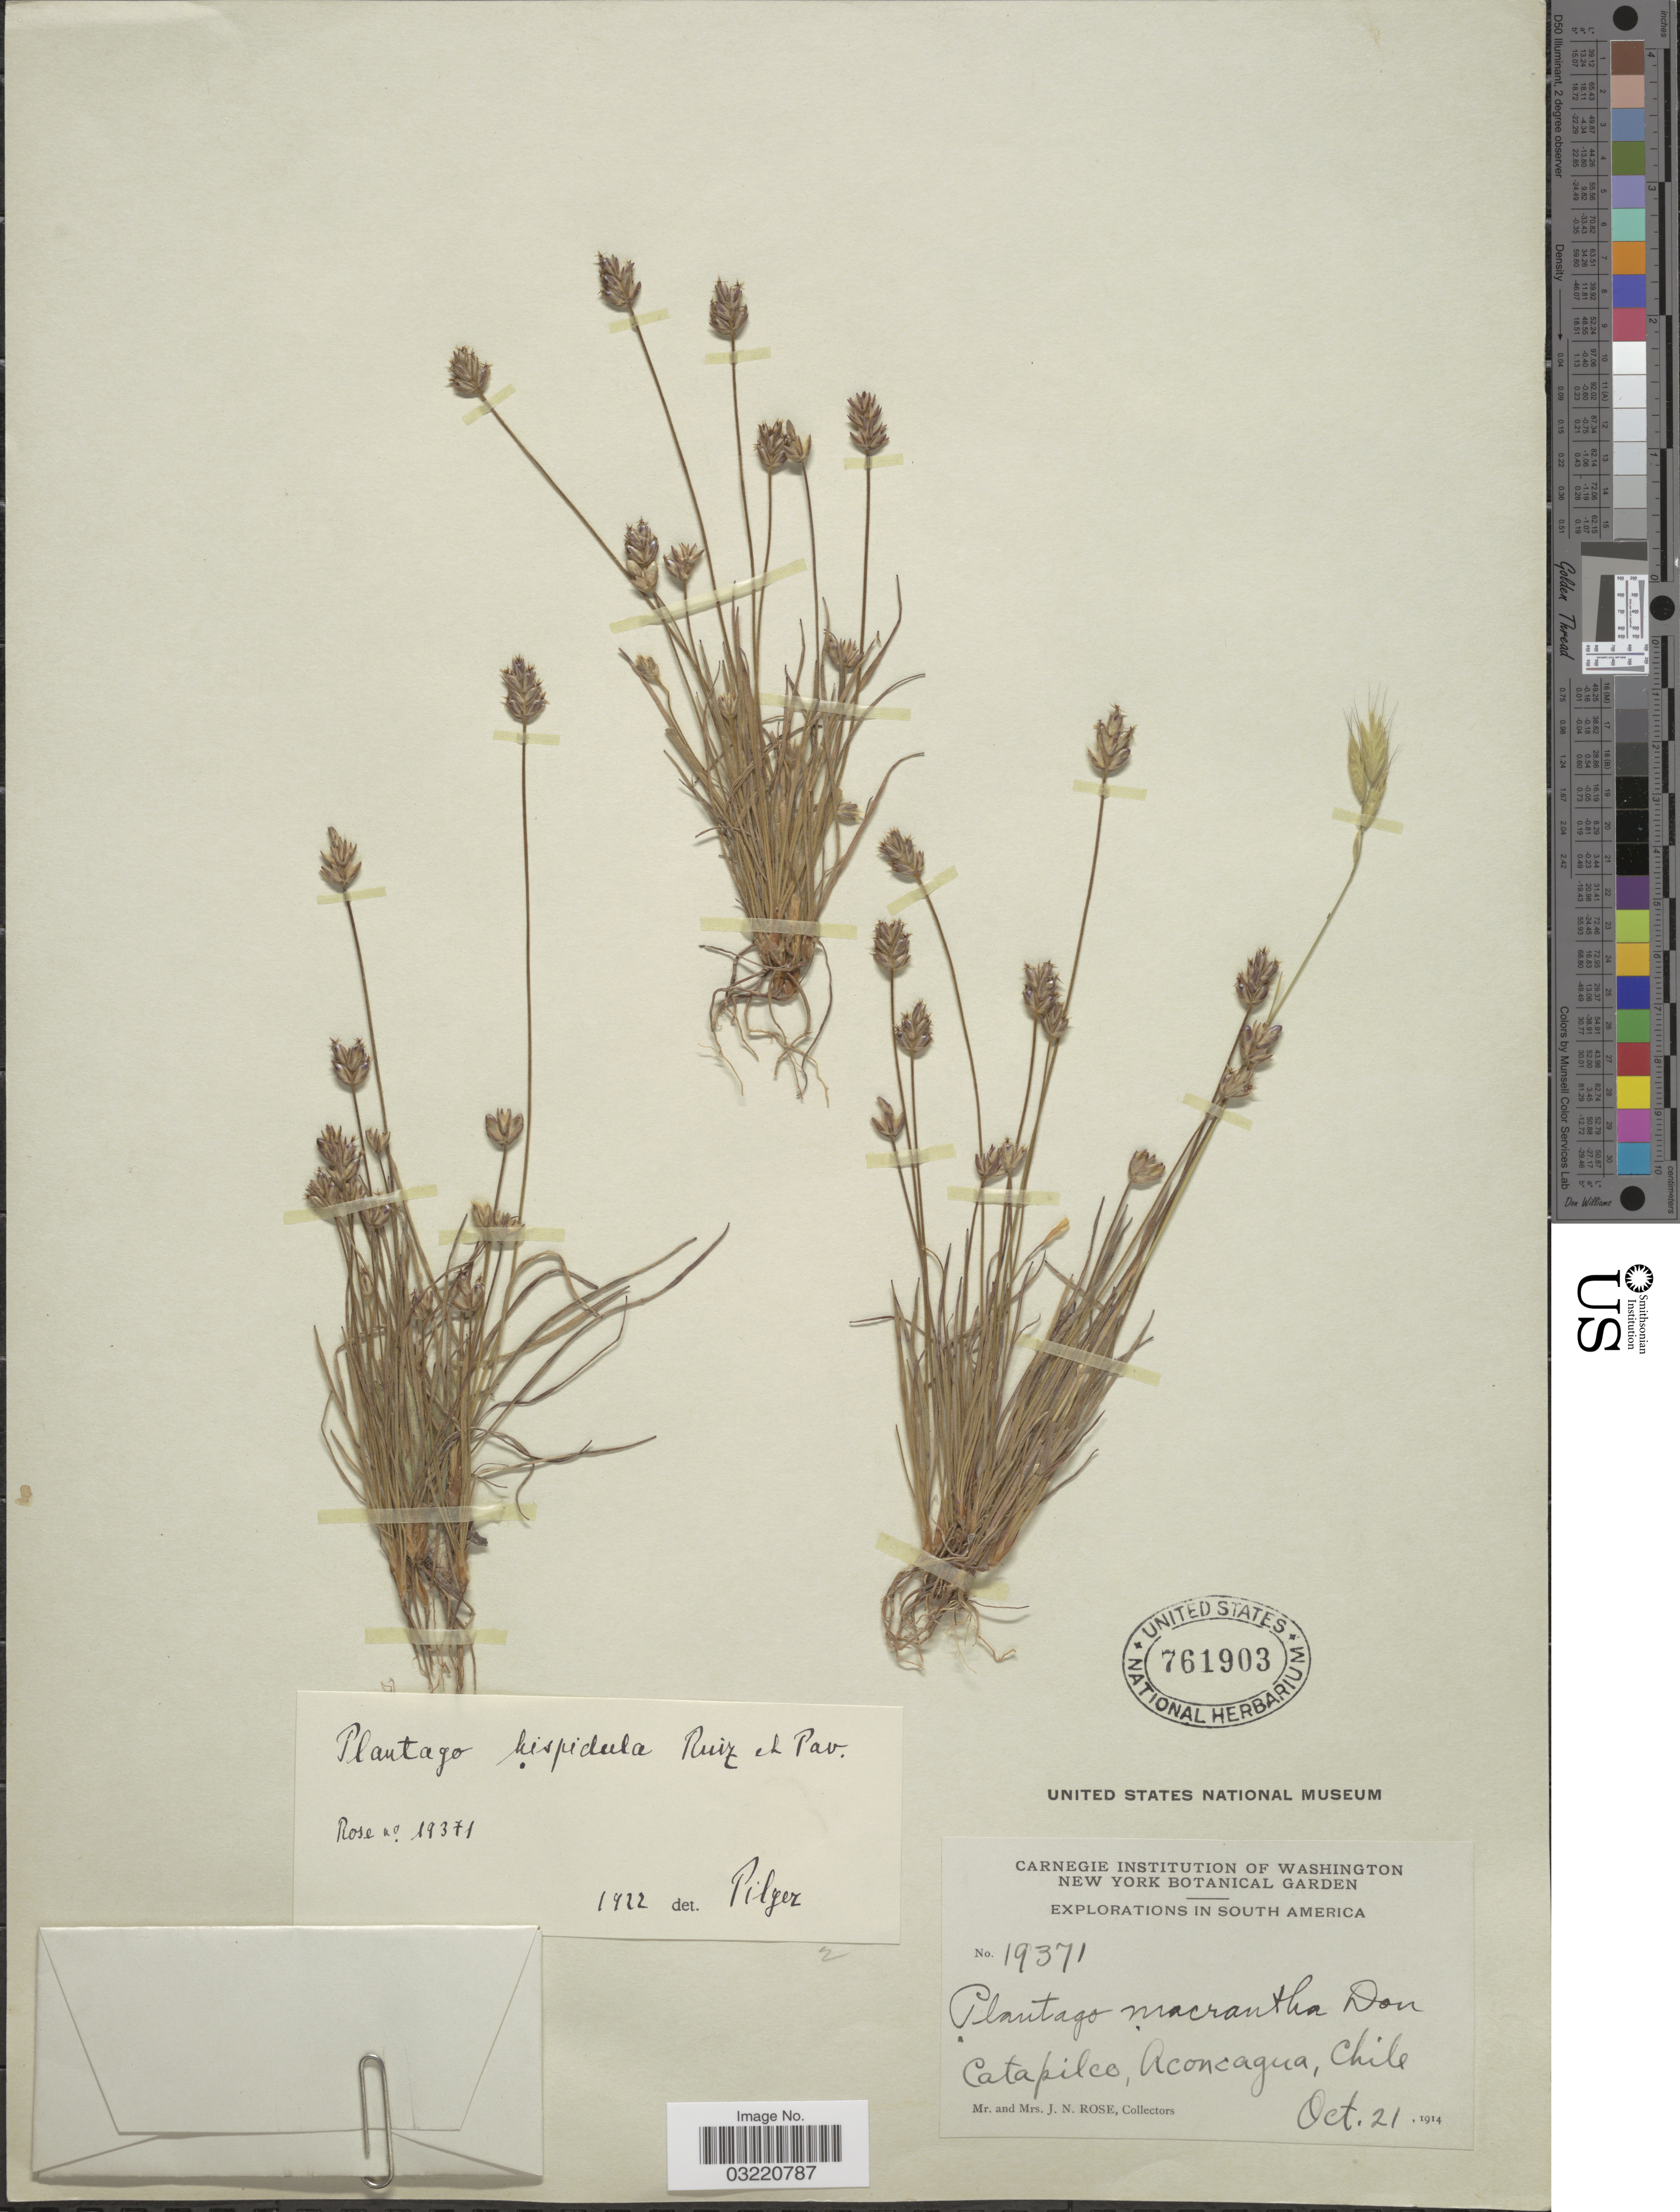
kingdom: Plantae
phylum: Tracheophyta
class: Magnoliopsida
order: Lamiales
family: Plantaginaceae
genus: Plantago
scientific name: Plantago hispidula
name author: Ruiz & Pav.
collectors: J. N. Rose & L. B. Rose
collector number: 19371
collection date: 1914-10-21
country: Chile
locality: Catapilco, Aconcagua.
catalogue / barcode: US 761903